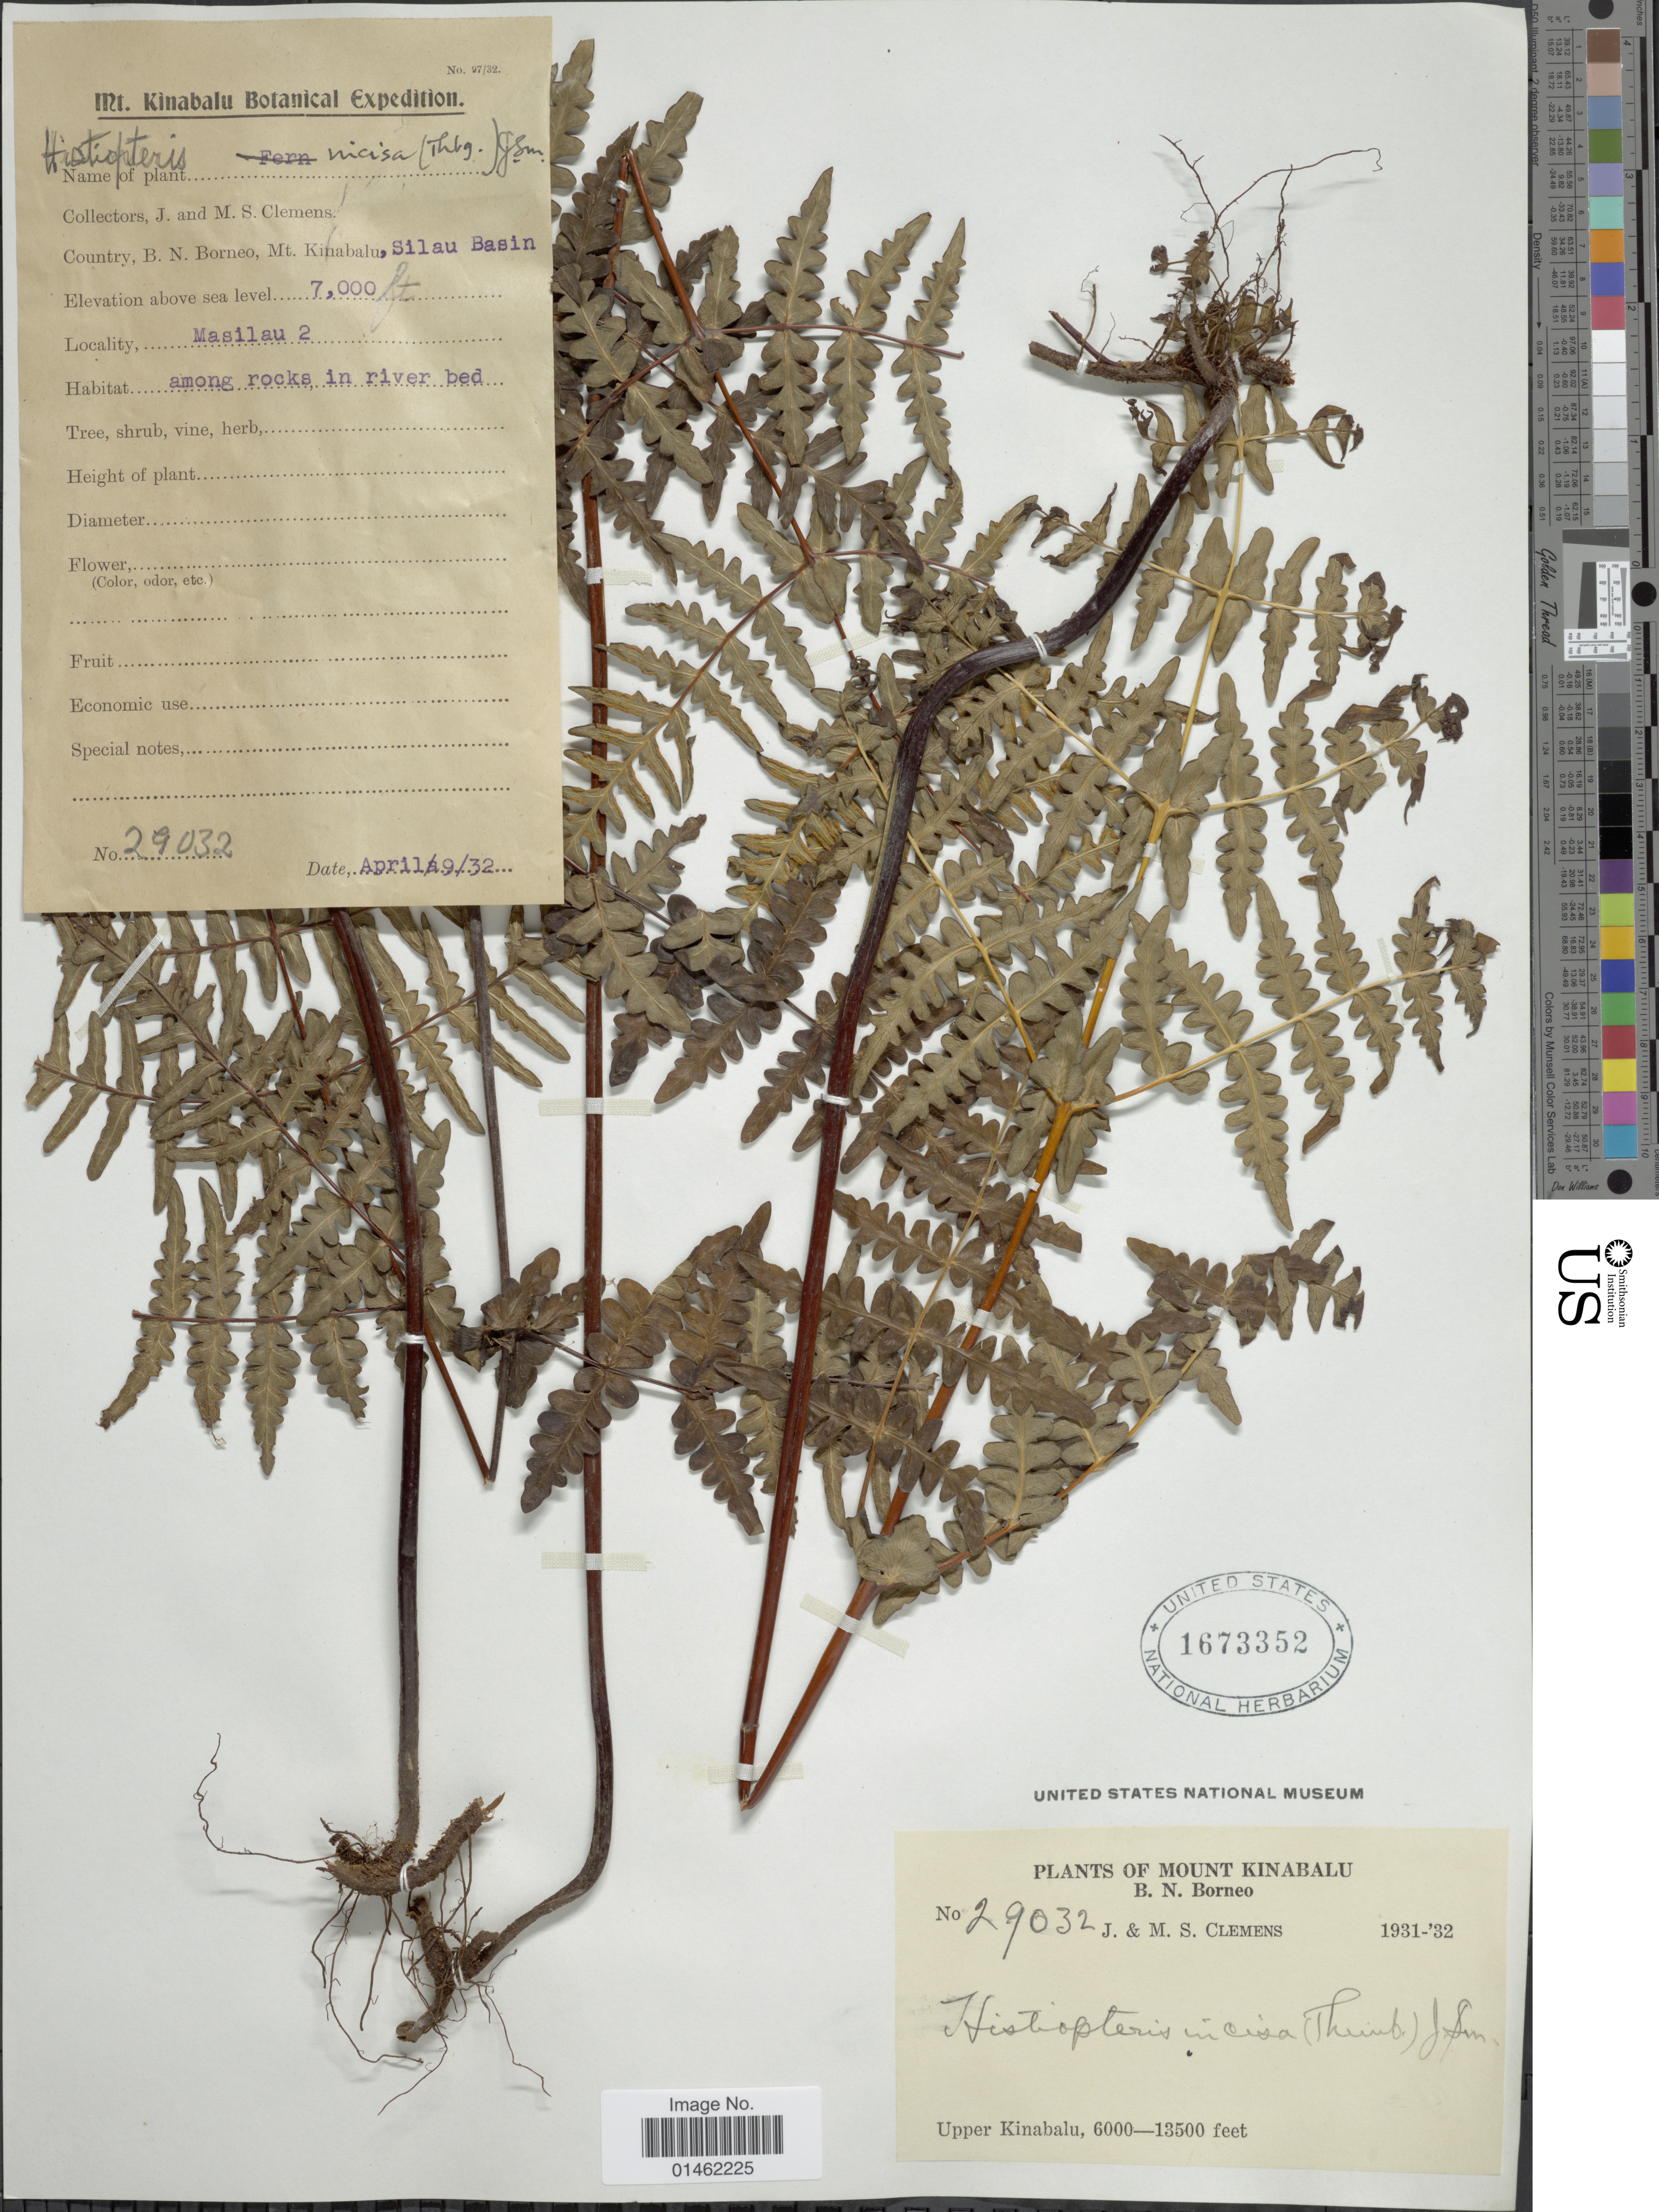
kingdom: Plantae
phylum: Tracheophyta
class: Polypodiopsida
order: Polypodiales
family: Dennstaedtiaceae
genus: Histiopteris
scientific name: Histiopteris incisa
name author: (Thunb.) J. Sm.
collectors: J. Clemens & M. S. Clemens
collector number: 29032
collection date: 1932-04-19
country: Malaysia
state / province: Sabah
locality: B.N. Borneo, Mt Kianbalu, Silau Basin, Masilau 2, Upper Kinabalu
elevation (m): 1829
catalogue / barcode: US 1673352